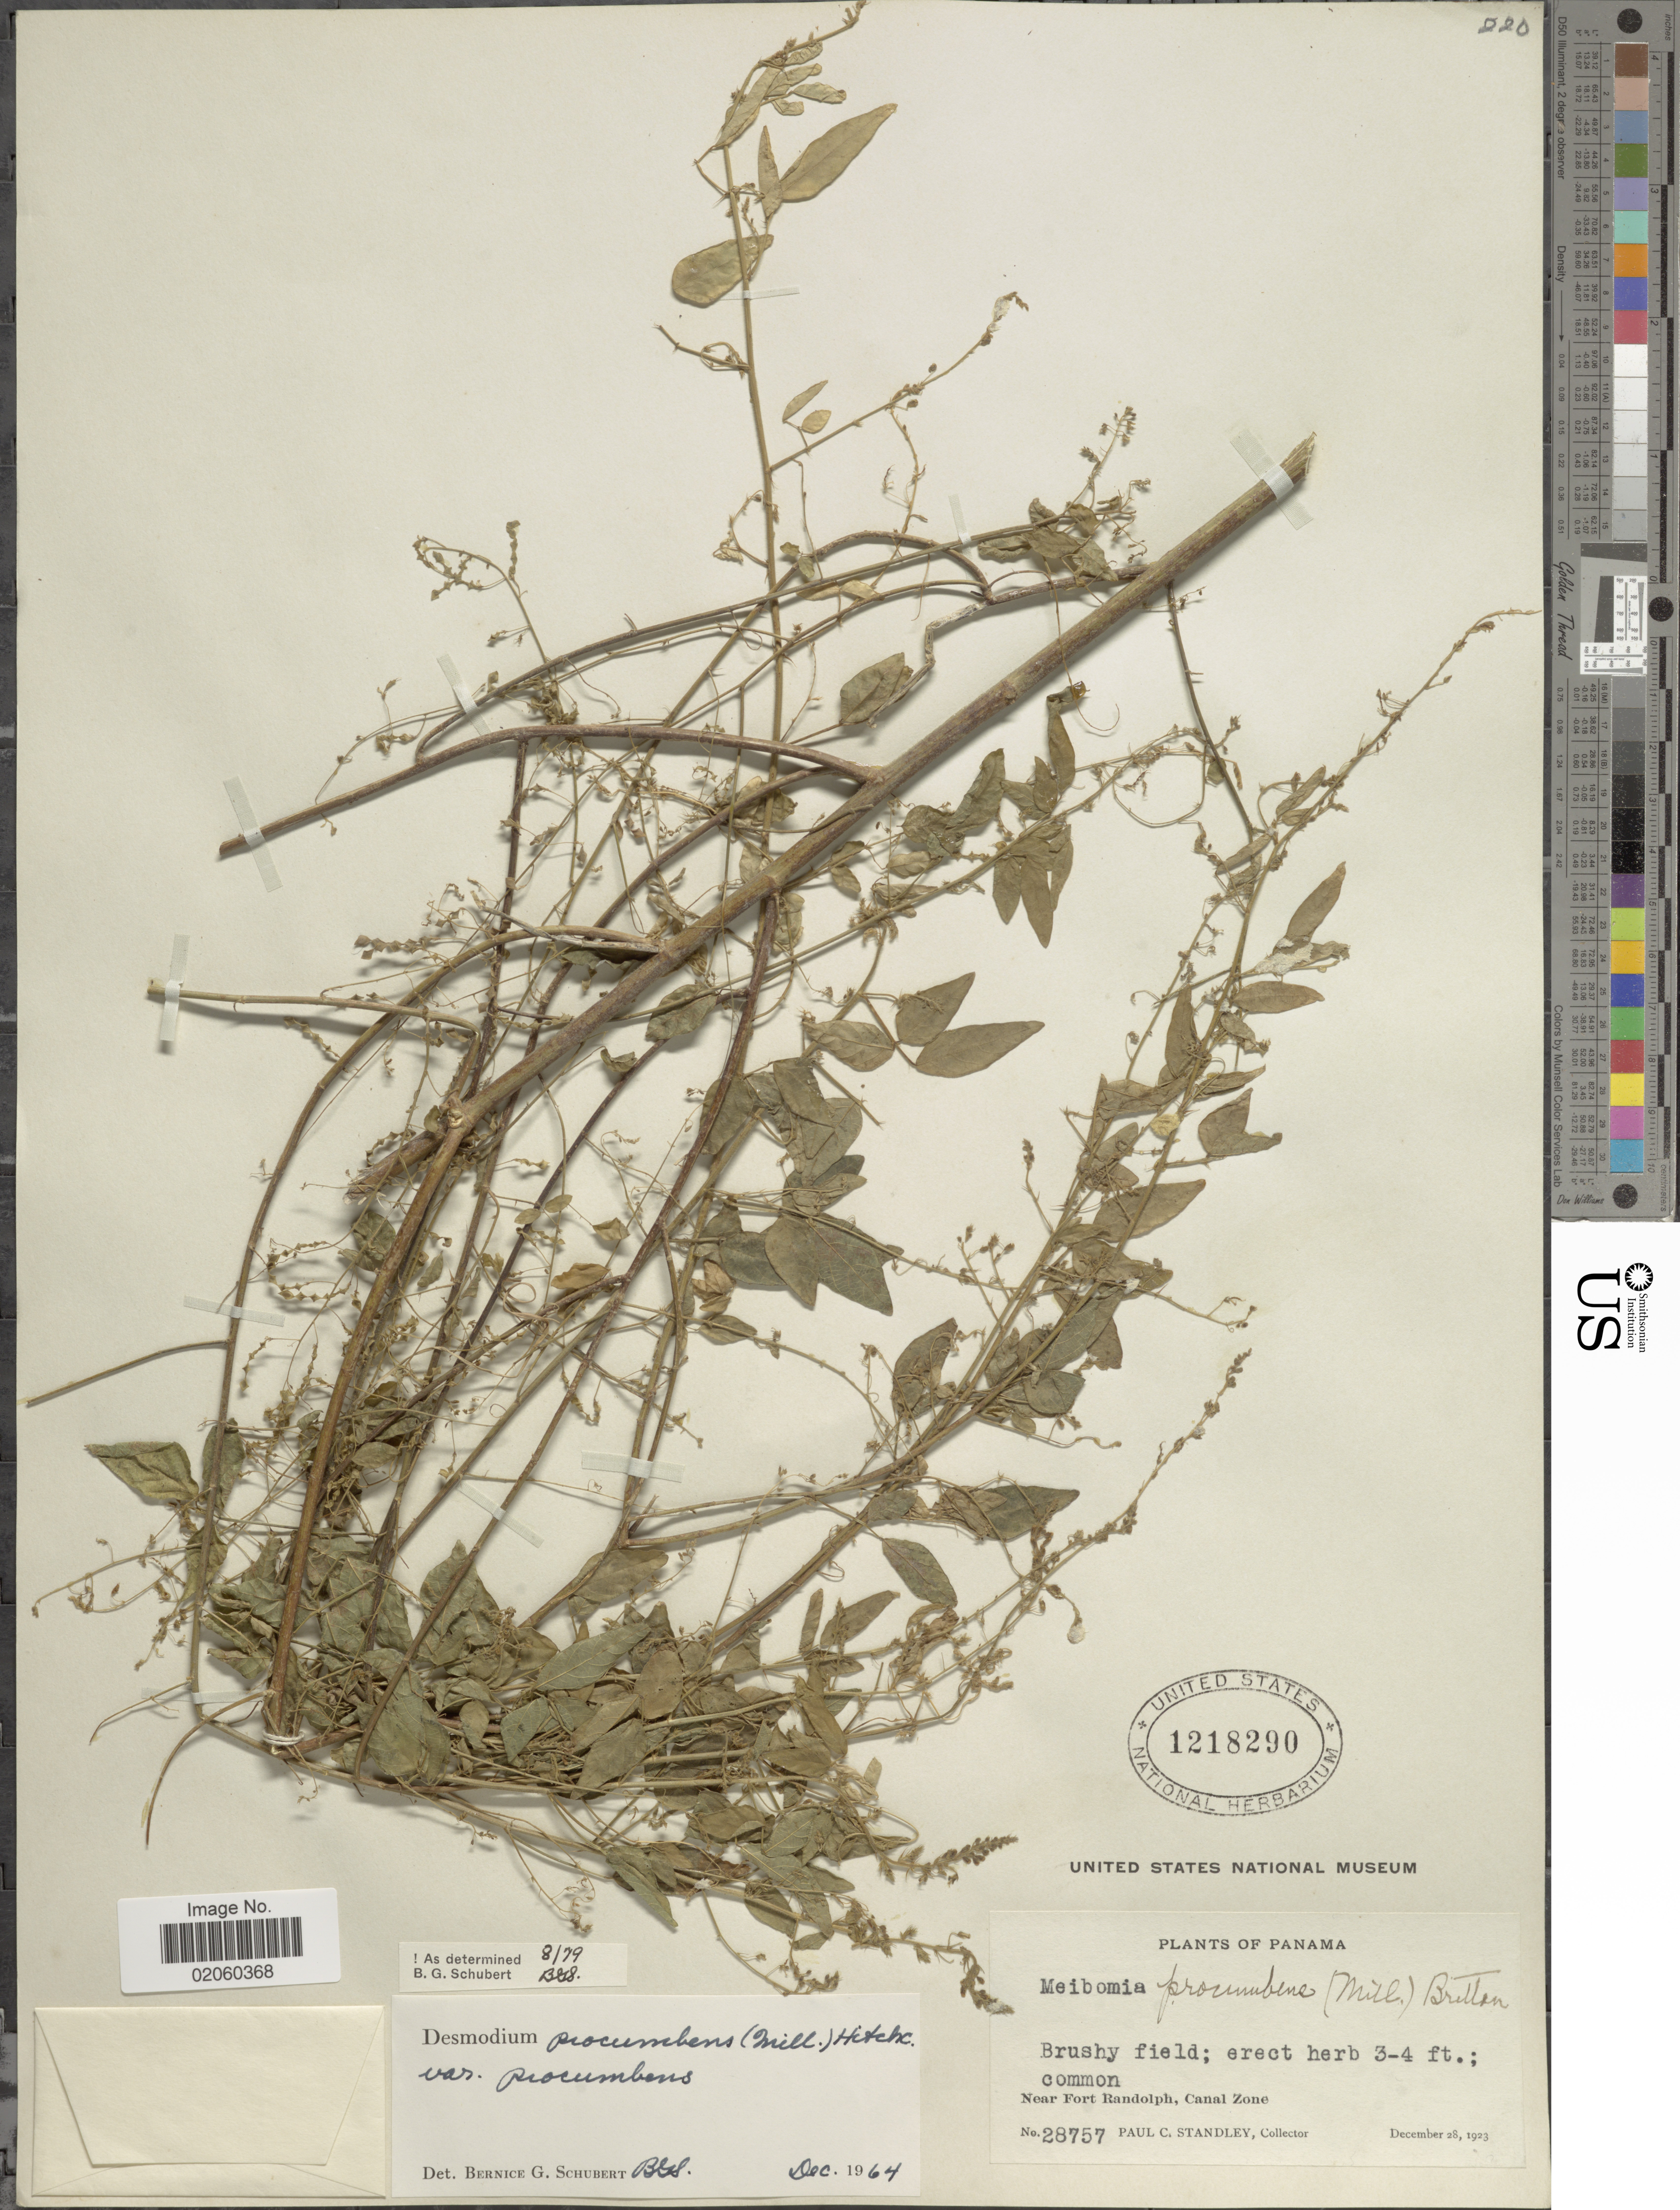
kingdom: Plantae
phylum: Tracheophyta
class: Magnoliopsida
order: Fabales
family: Fabaceae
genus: Desmodium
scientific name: Desmodium procumbens var. procumbens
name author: (Mill.) Hitchc.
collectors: P. C. Standley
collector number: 28757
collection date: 1923-12-28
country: Panama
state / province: Colón / Panamá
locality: Near Fort Randolph, Canal Zone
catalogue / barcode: US 1218290